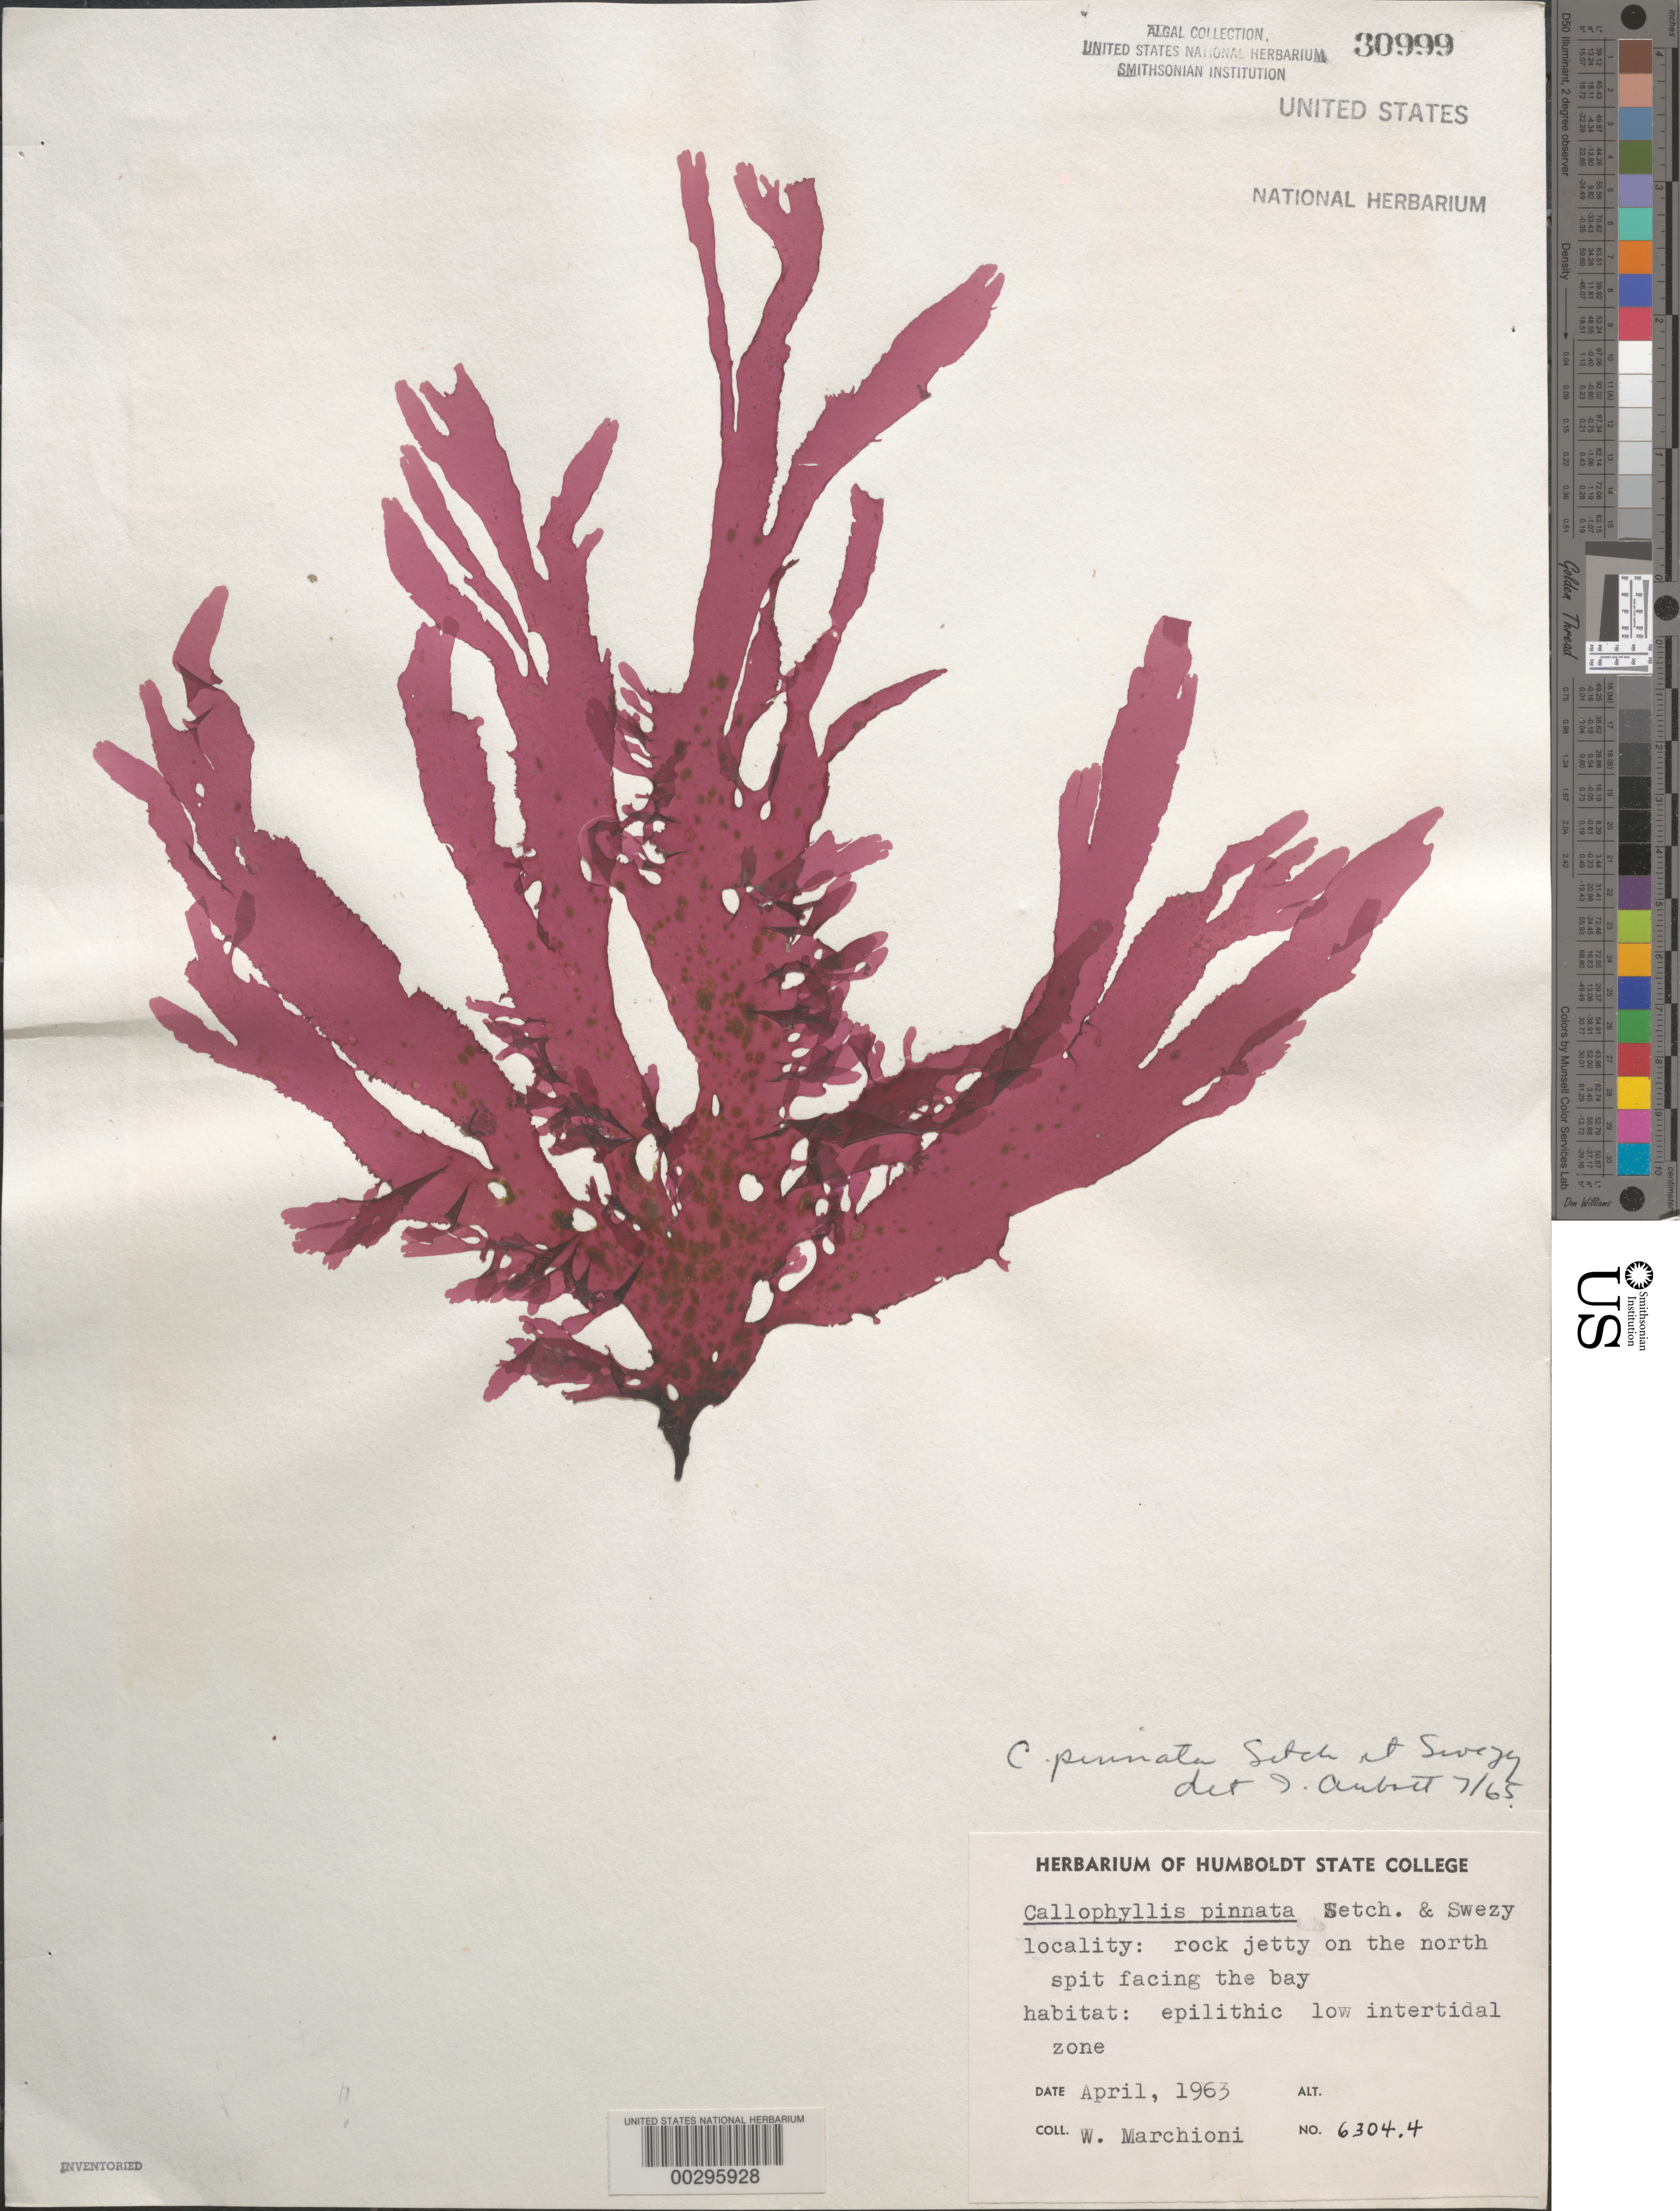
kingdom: Plantae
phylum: Rhodophyta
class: Florideophyceae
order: Gigartinales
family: Kallymeniaceae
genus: Callophyllis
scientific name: Callophyllis pinnata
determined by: Abbott, Isabella A.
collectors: W. Marchioni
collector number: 6304.4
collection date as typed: Apr 1963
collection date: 1963-04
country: United States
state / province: California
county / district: Humboldt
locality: Humboldt Bay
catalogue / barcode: US 30999